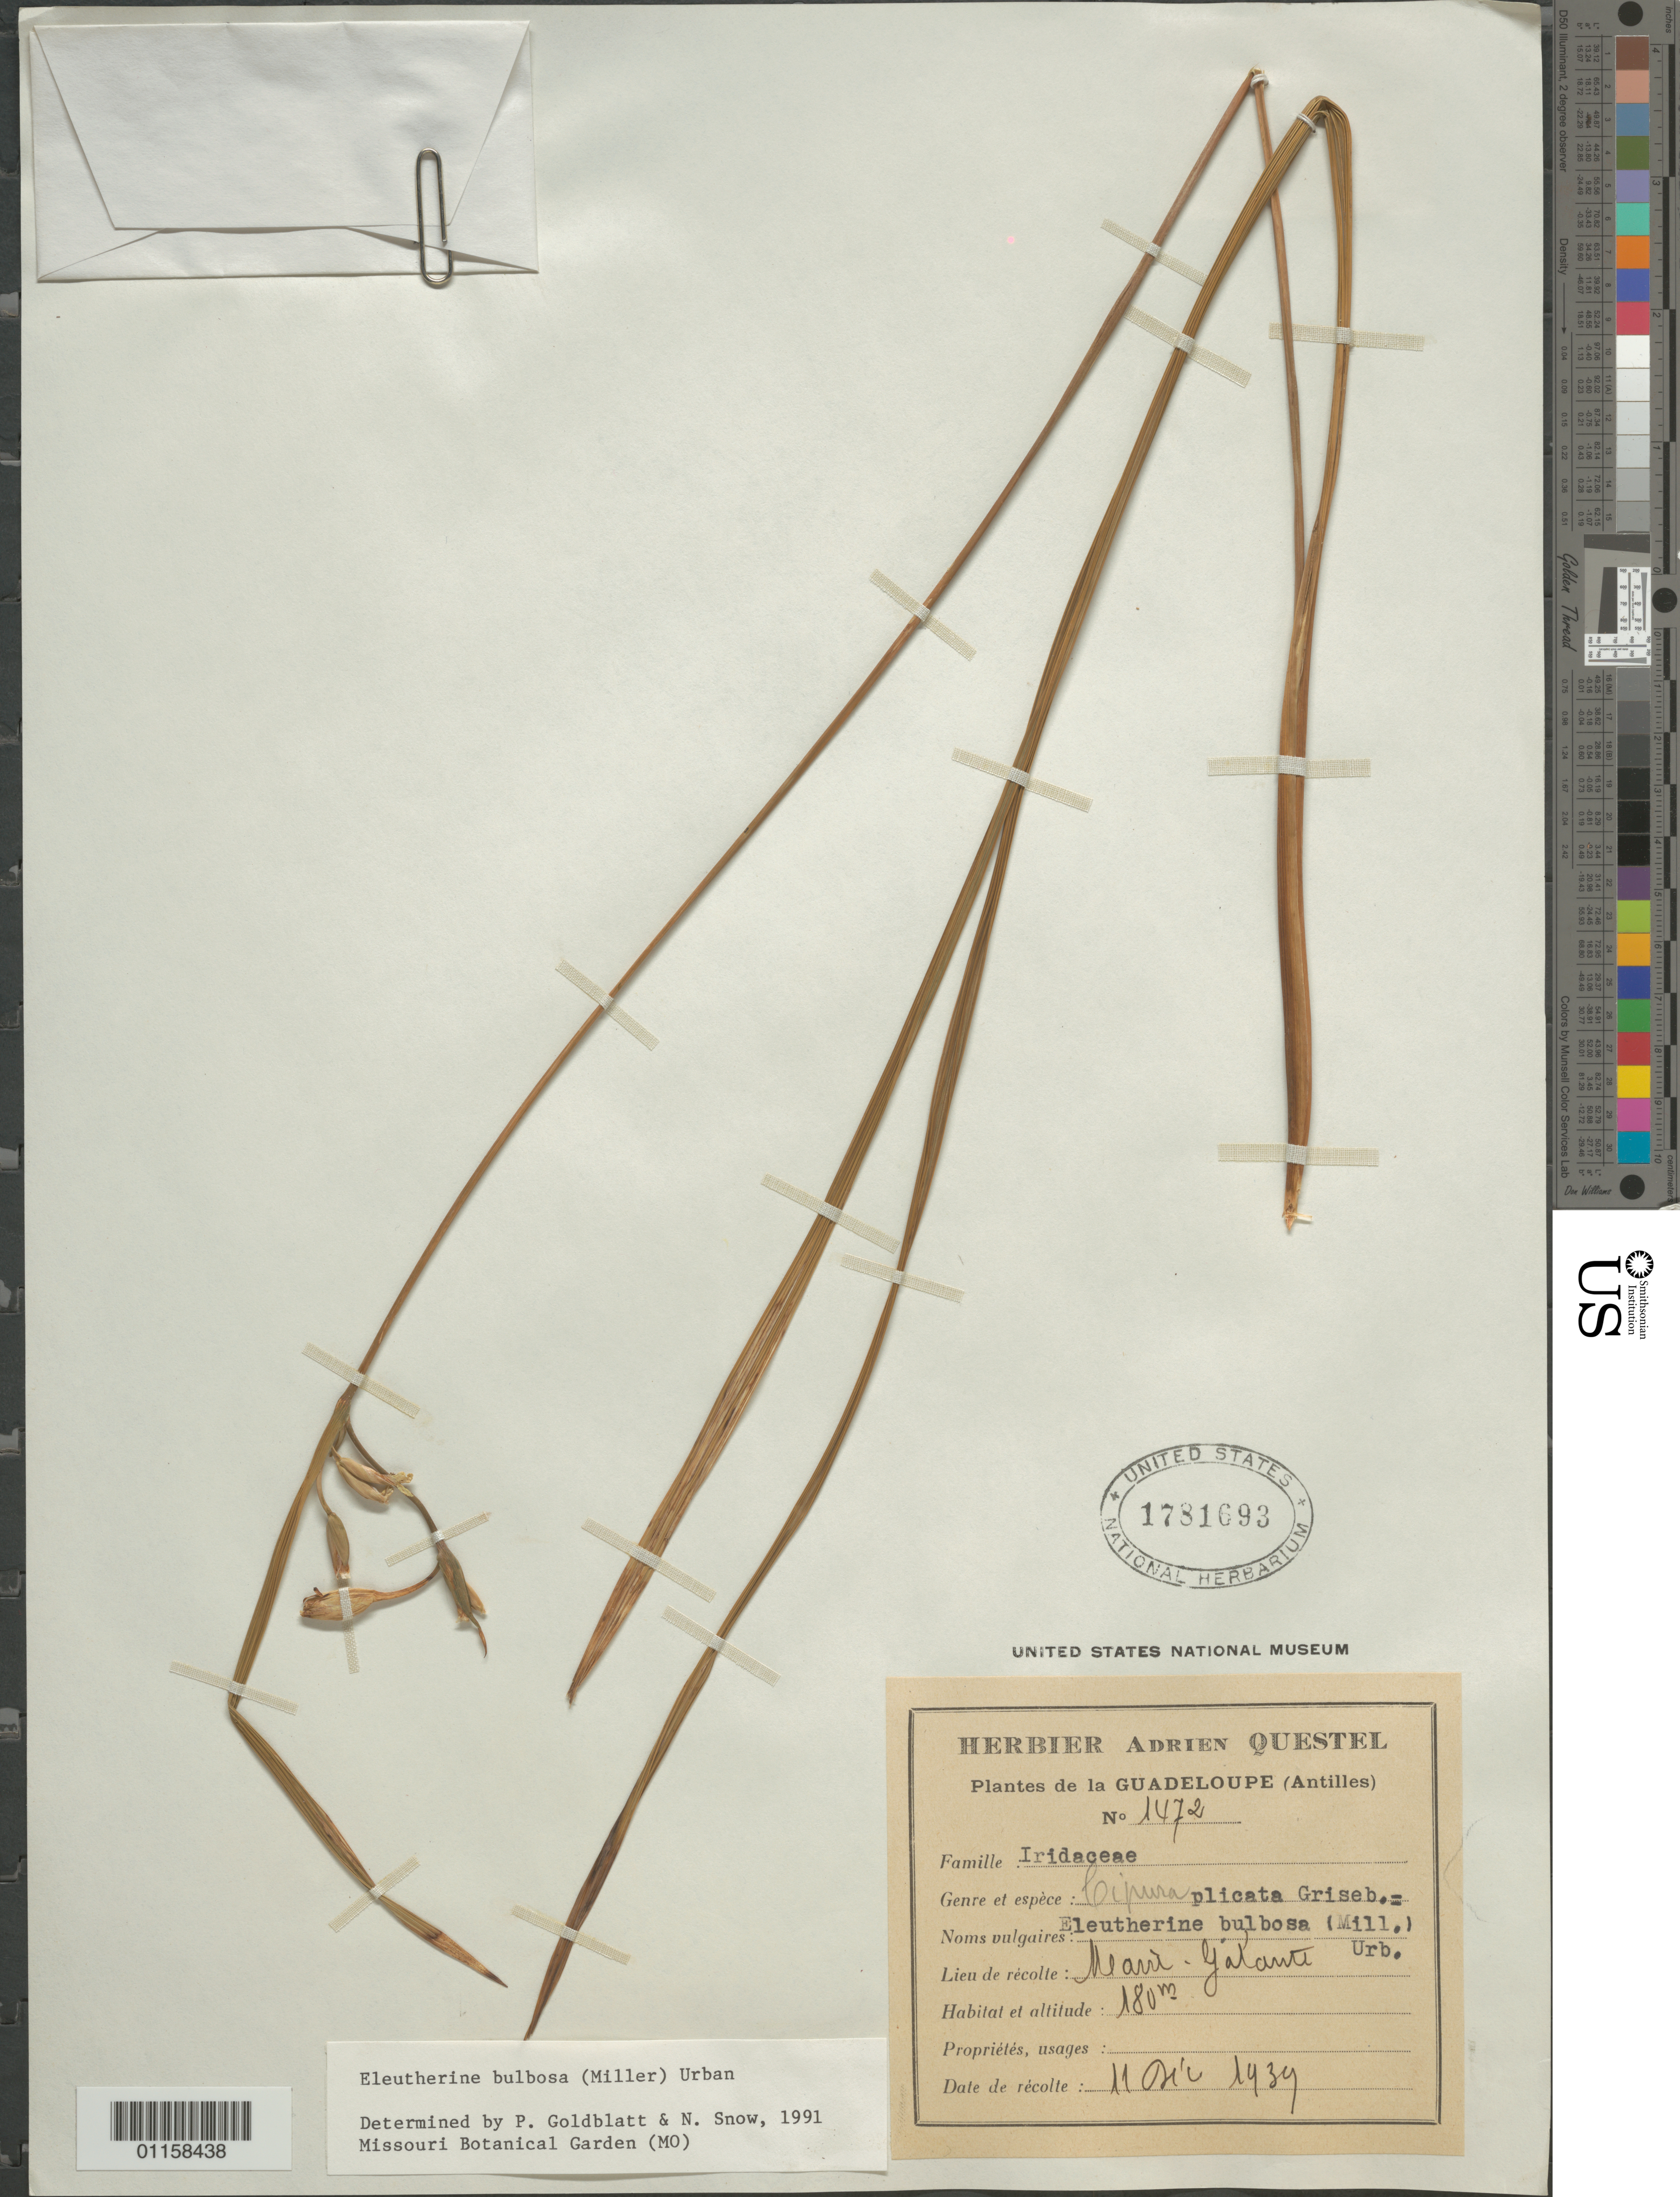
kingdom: Plantae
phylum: Tracheophyta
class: Liliopsida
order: Asparagales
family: Iridaceae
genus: Eleutherine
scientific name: Eleutherine bulbosa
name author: (Mill.) Urb.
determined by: Goldblatt, P.; Snow, N. W.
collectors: A. Questel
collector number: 1472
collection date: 1939-12-11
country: Guadeloupe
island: Marie Galante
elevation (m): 180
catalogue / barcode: US 1781693